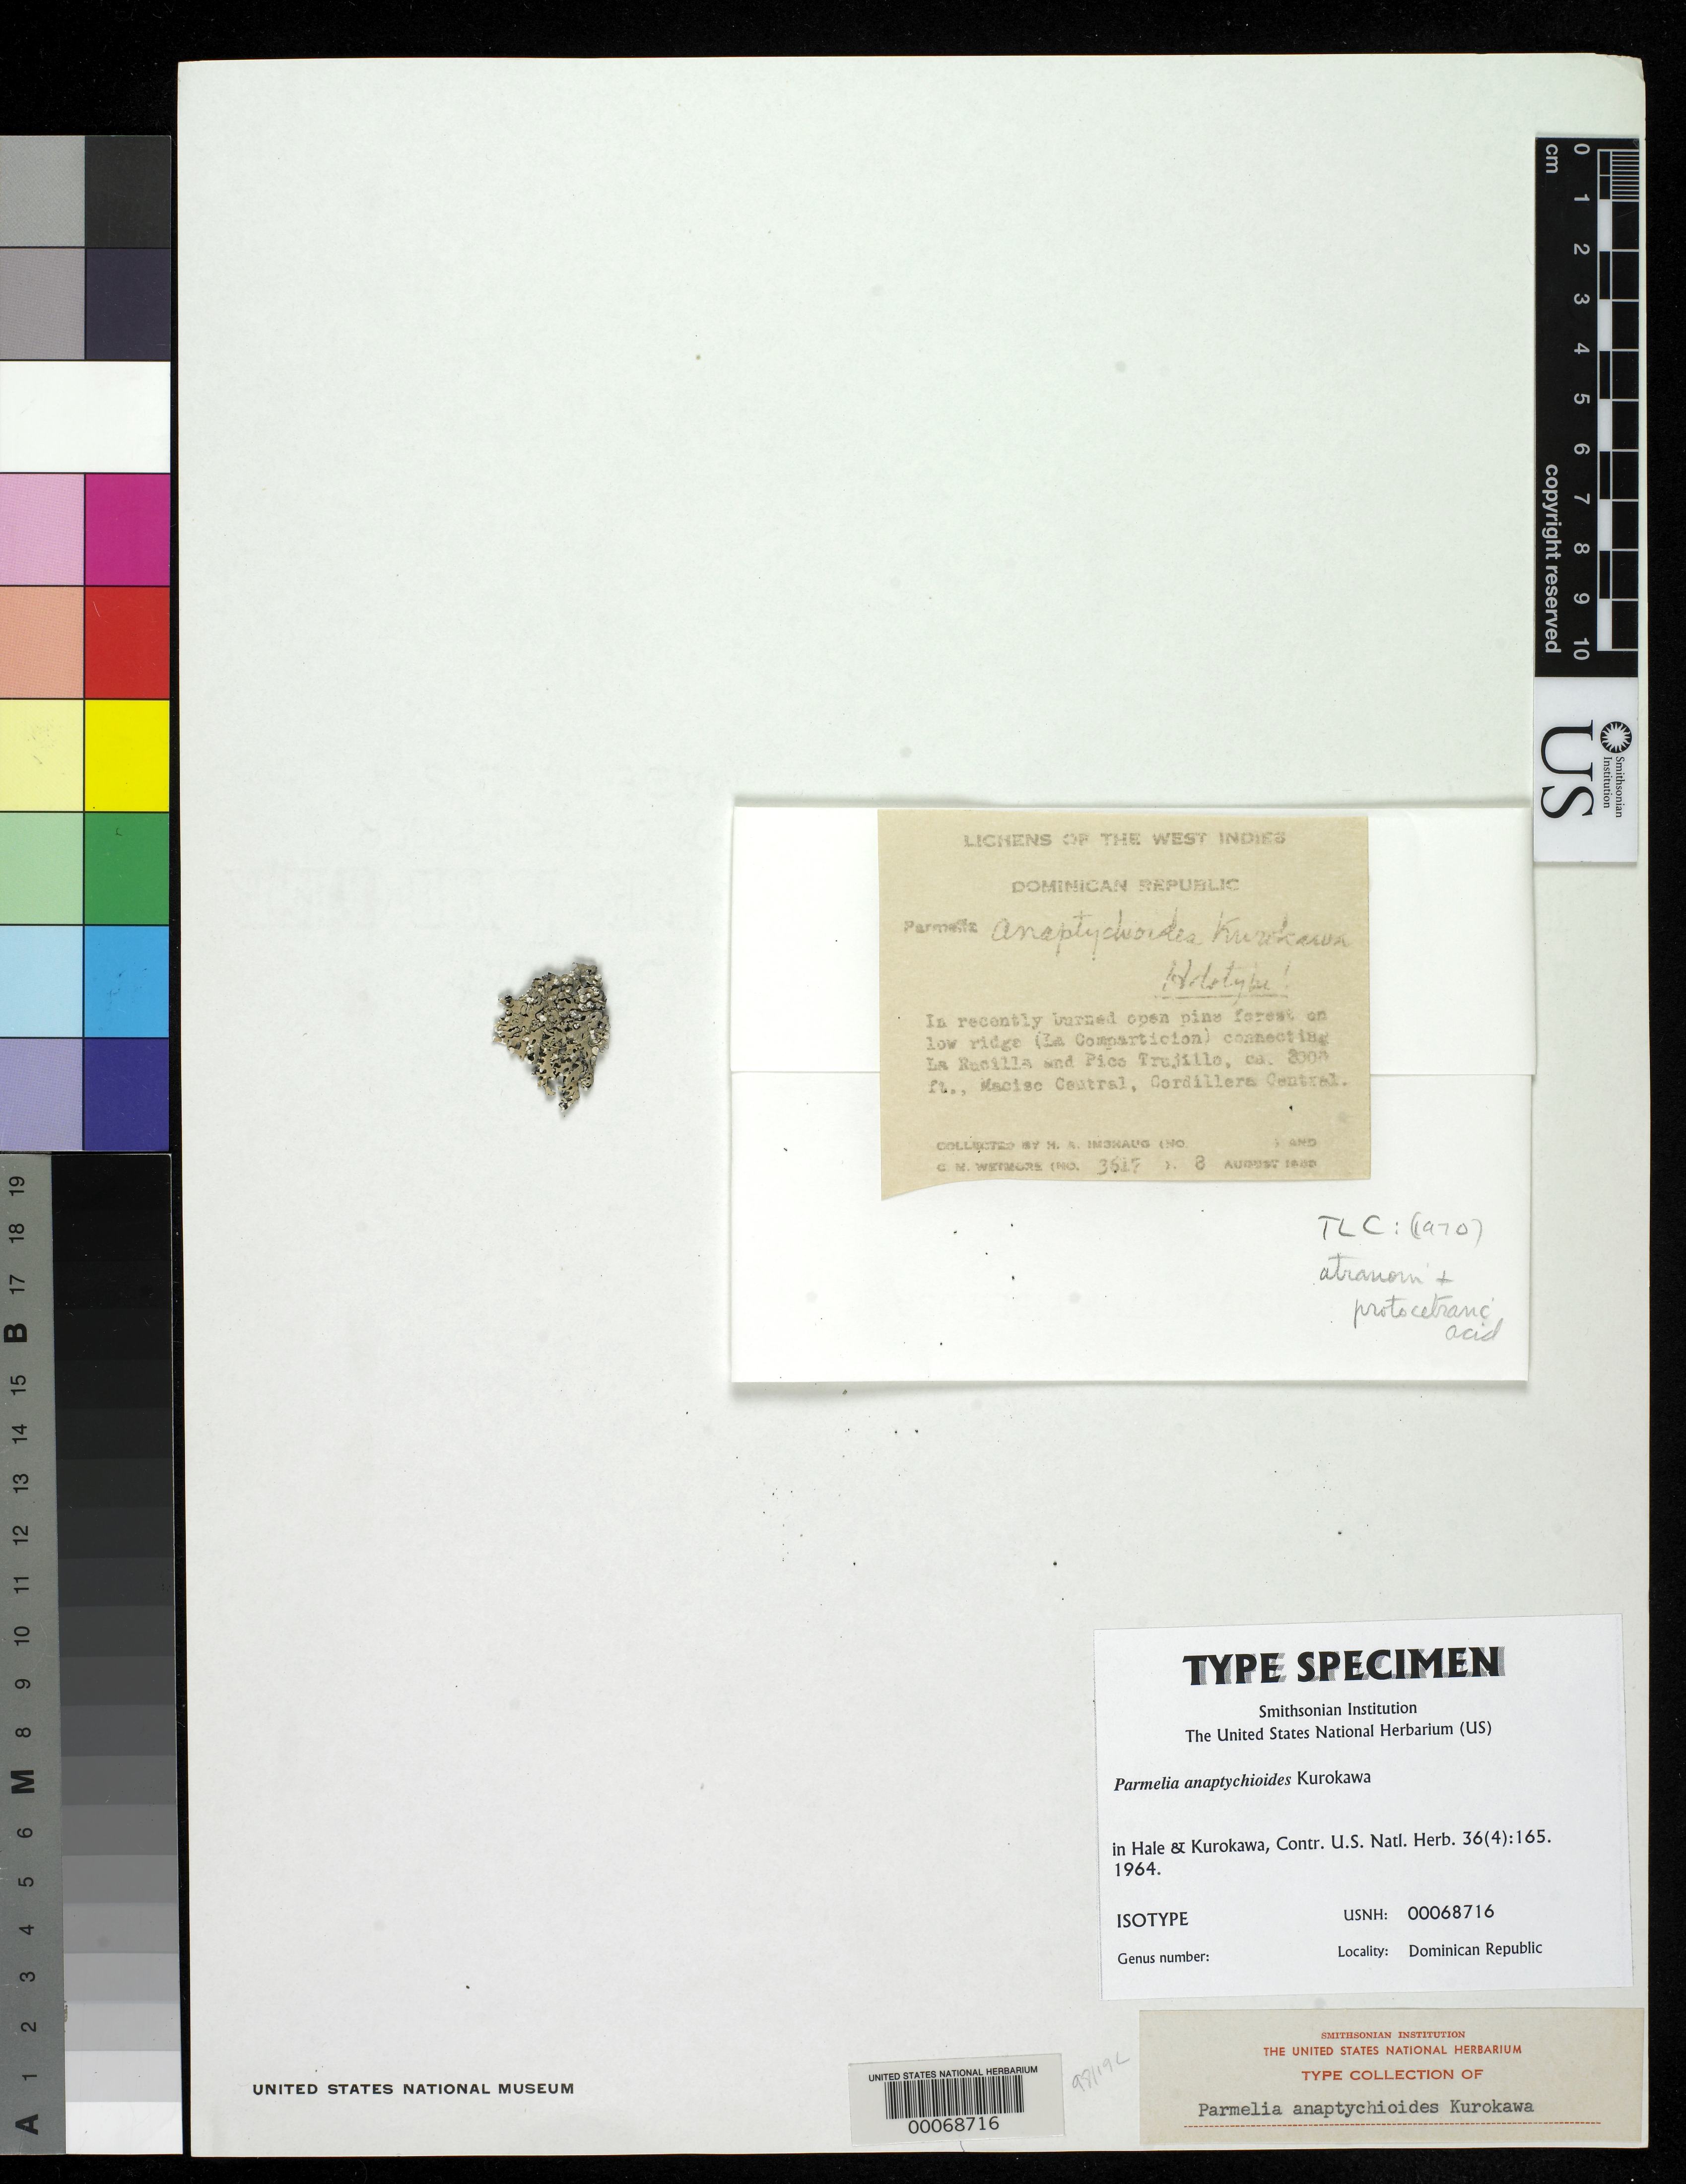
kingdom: Fungi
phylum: Ascomycota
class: Lecanoromycetes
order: Lecanorales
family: Parmeliaceae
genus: Parmelia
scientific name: Parmelia anaptychioides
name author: Kurok. in Hale & Kurok.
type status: Isotype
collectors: H. A. Imshaug & C. Wetmore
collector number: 3617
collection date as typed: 08 Aug 1958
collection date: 1958-08-08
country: Dominican Republic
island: Greater Antilles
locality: Maciso Central connecting La Rucilla & Pico Trujillo.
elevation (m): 2438